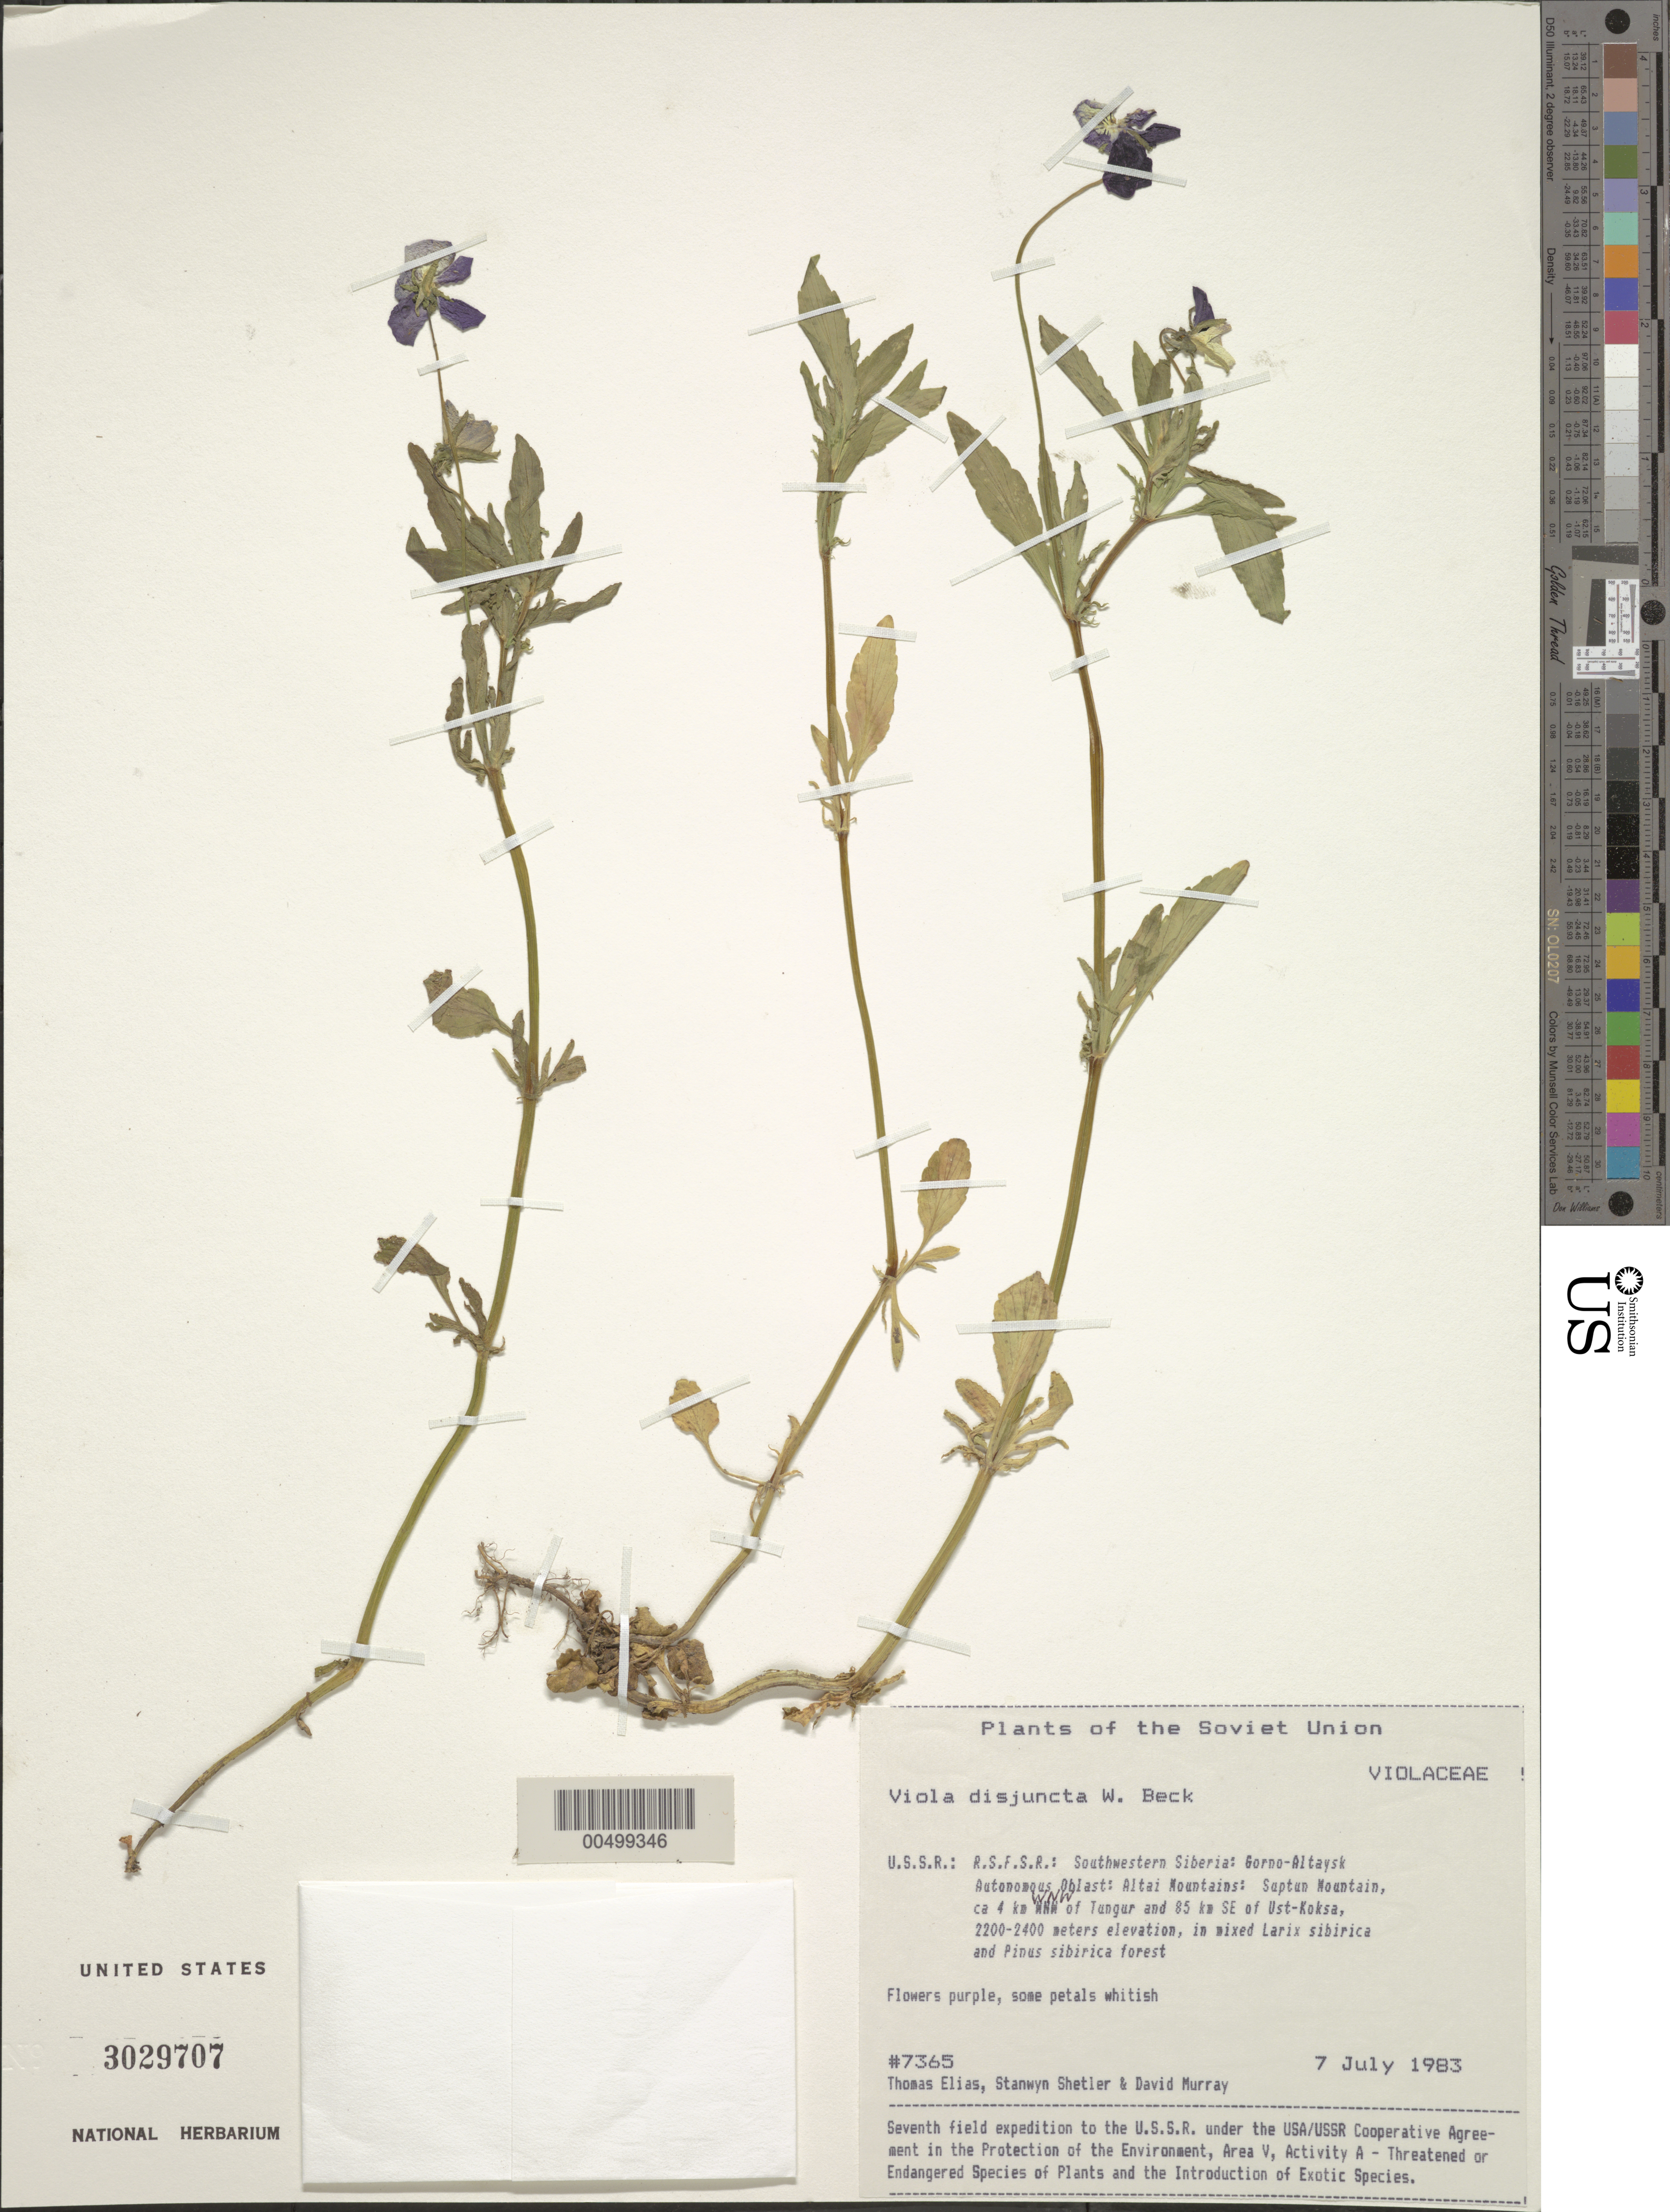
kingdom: Plantae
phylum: Tracheophyta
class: Magnoliopsida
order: Malpighiales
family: Violaceae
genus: Viola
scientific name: Viola disjuncta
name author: W. Beck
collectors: T. Elias, S. Shetler & D. F. Murray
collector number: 7365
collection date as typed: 07 Jul 1983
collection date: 1983-07-07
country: Russian Federation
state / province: Altai Republic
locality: Altai Mountains, Suptun Mountain, ca 4 km WNW of Tungur and 85 km SE of Ust-Koksa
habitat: mixed Larix sibirica and Pinus sibirica forest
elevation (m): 2200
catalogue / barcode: US 3029707